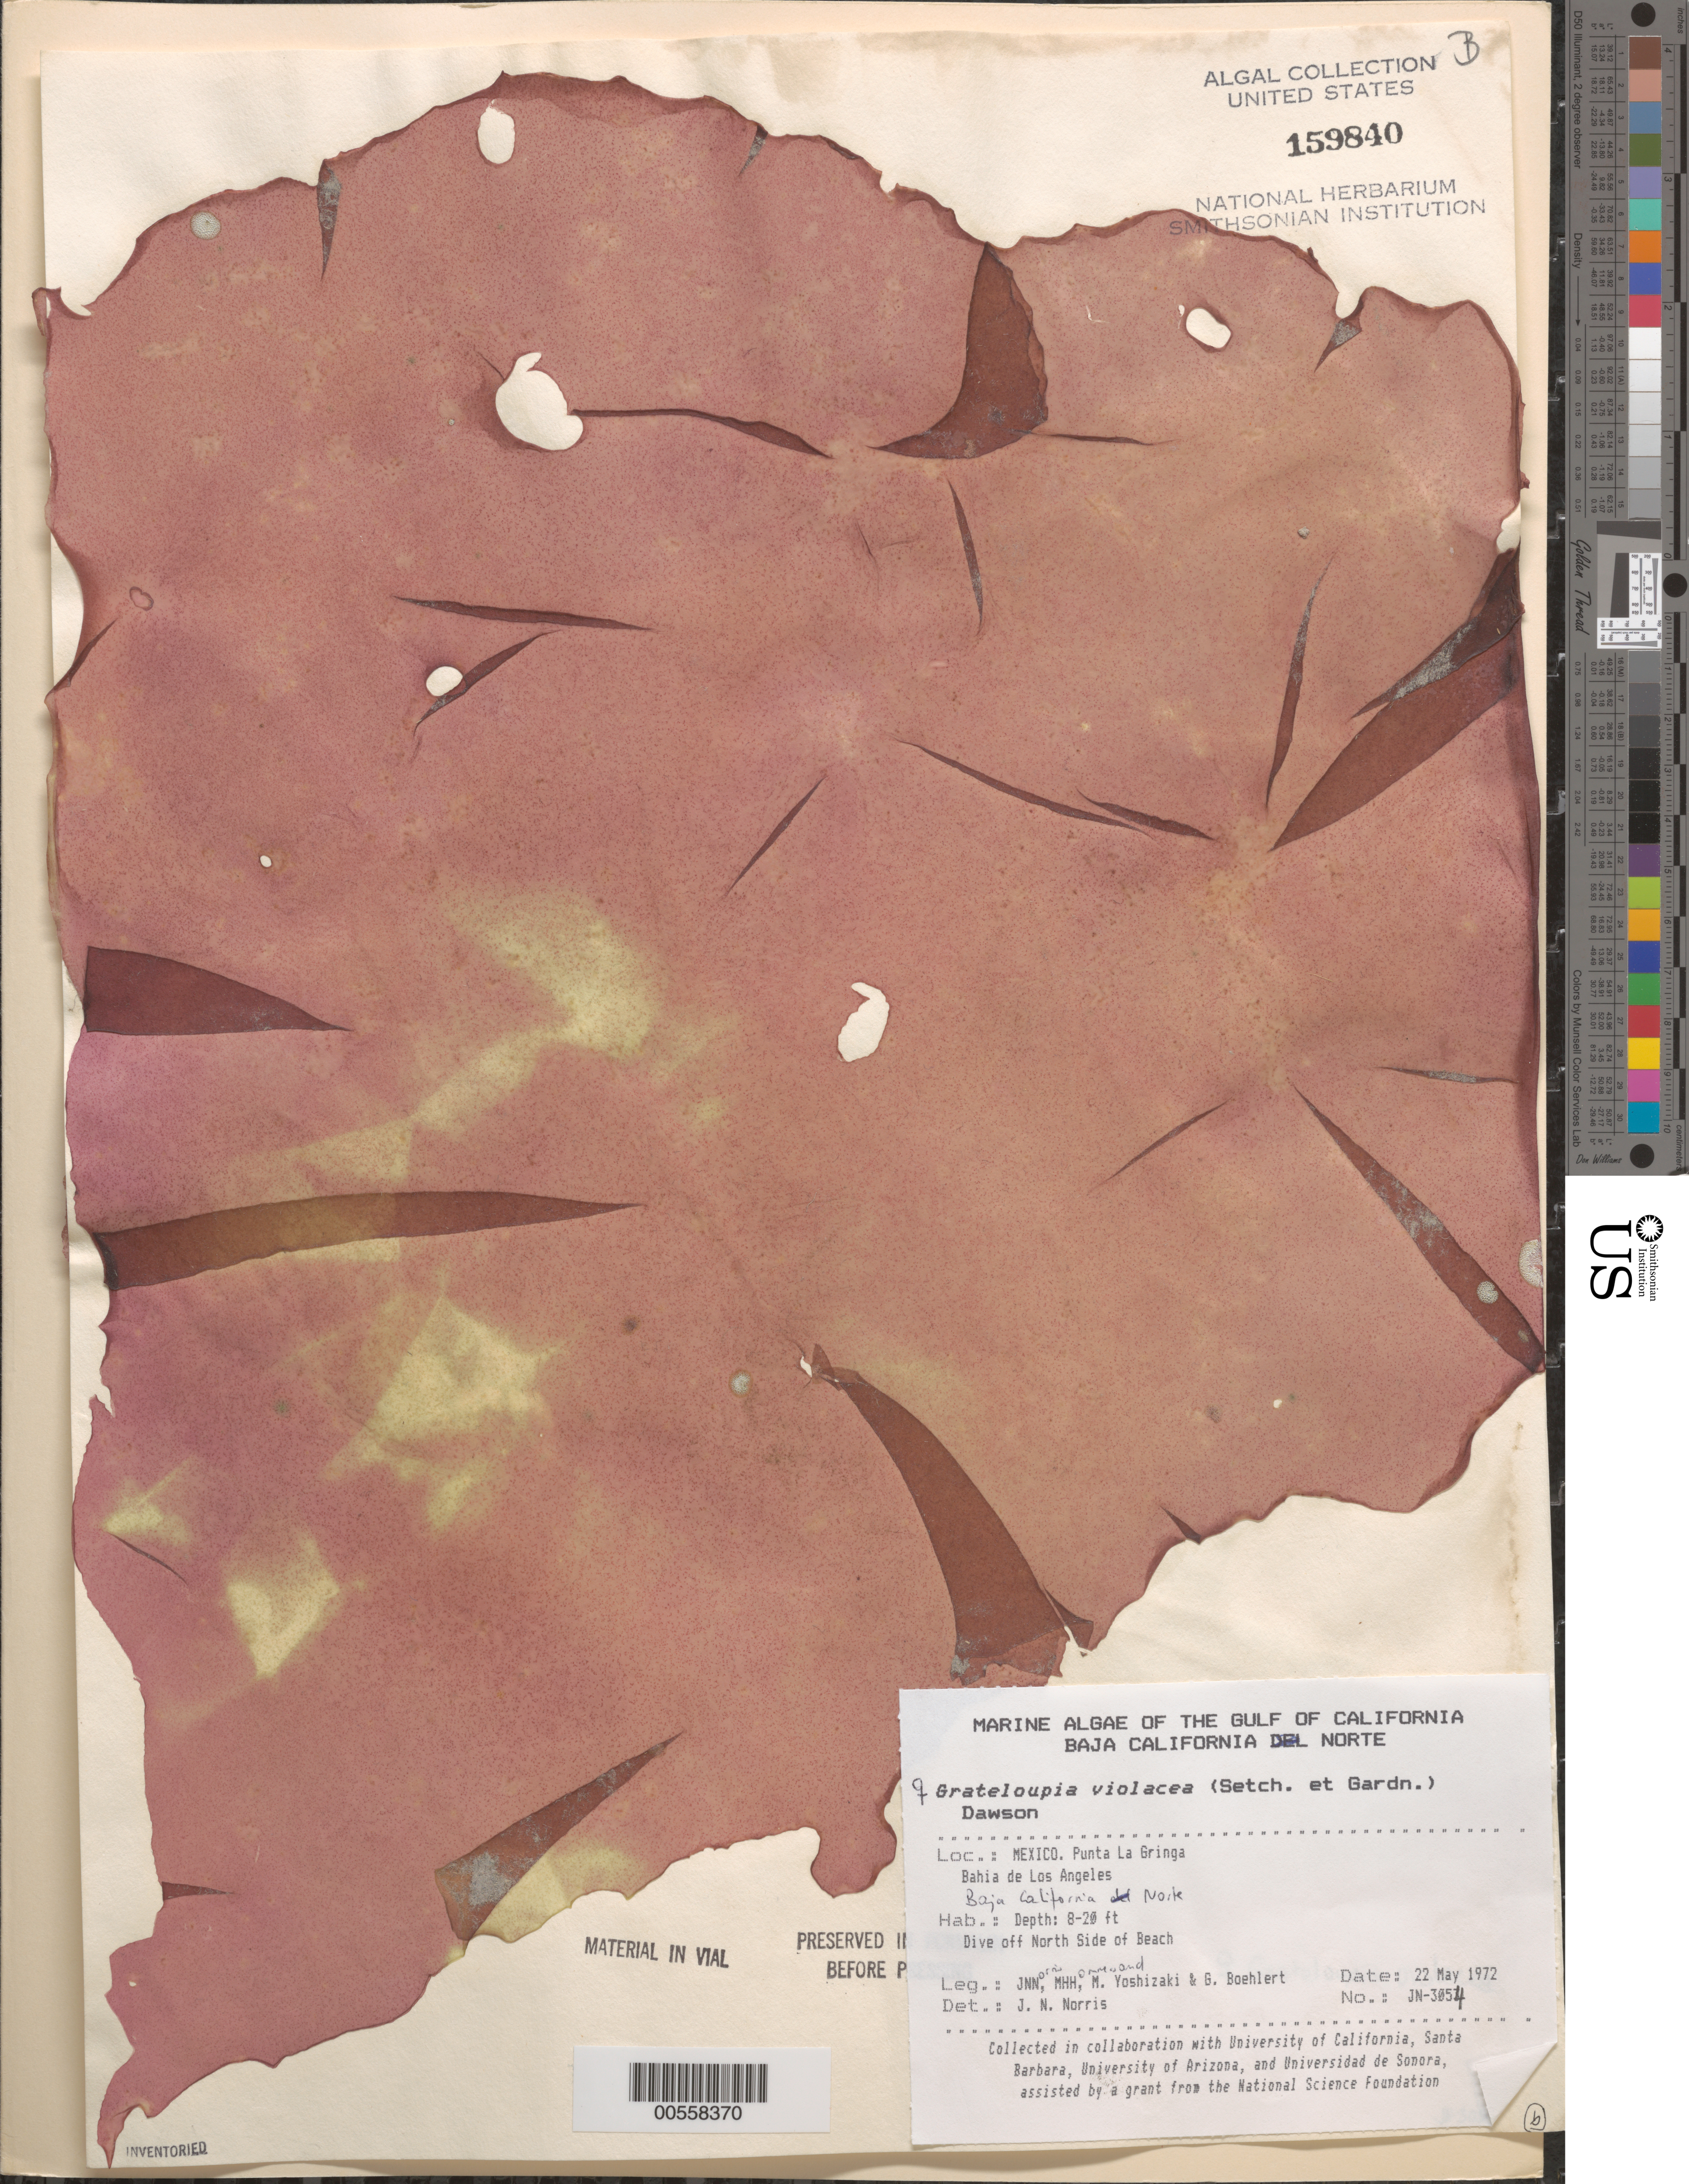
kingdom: Plantae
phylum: Rhodophyta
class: Florideophyceae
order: Halymeniales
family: Halymeniaceae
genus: Grateloupia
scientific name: Grateloupia violacea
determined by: Norris, James N.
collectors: J. N. Norris, M. H. Hommersand, M. Yoshizaki & G. Boehlert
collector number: JN-3054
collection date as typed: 22 May 1972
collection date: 1972-05-22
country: Mexico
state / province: Baja California Norte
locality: Punta La Gringa, Bahia de los Angeles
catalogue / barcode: US 159840